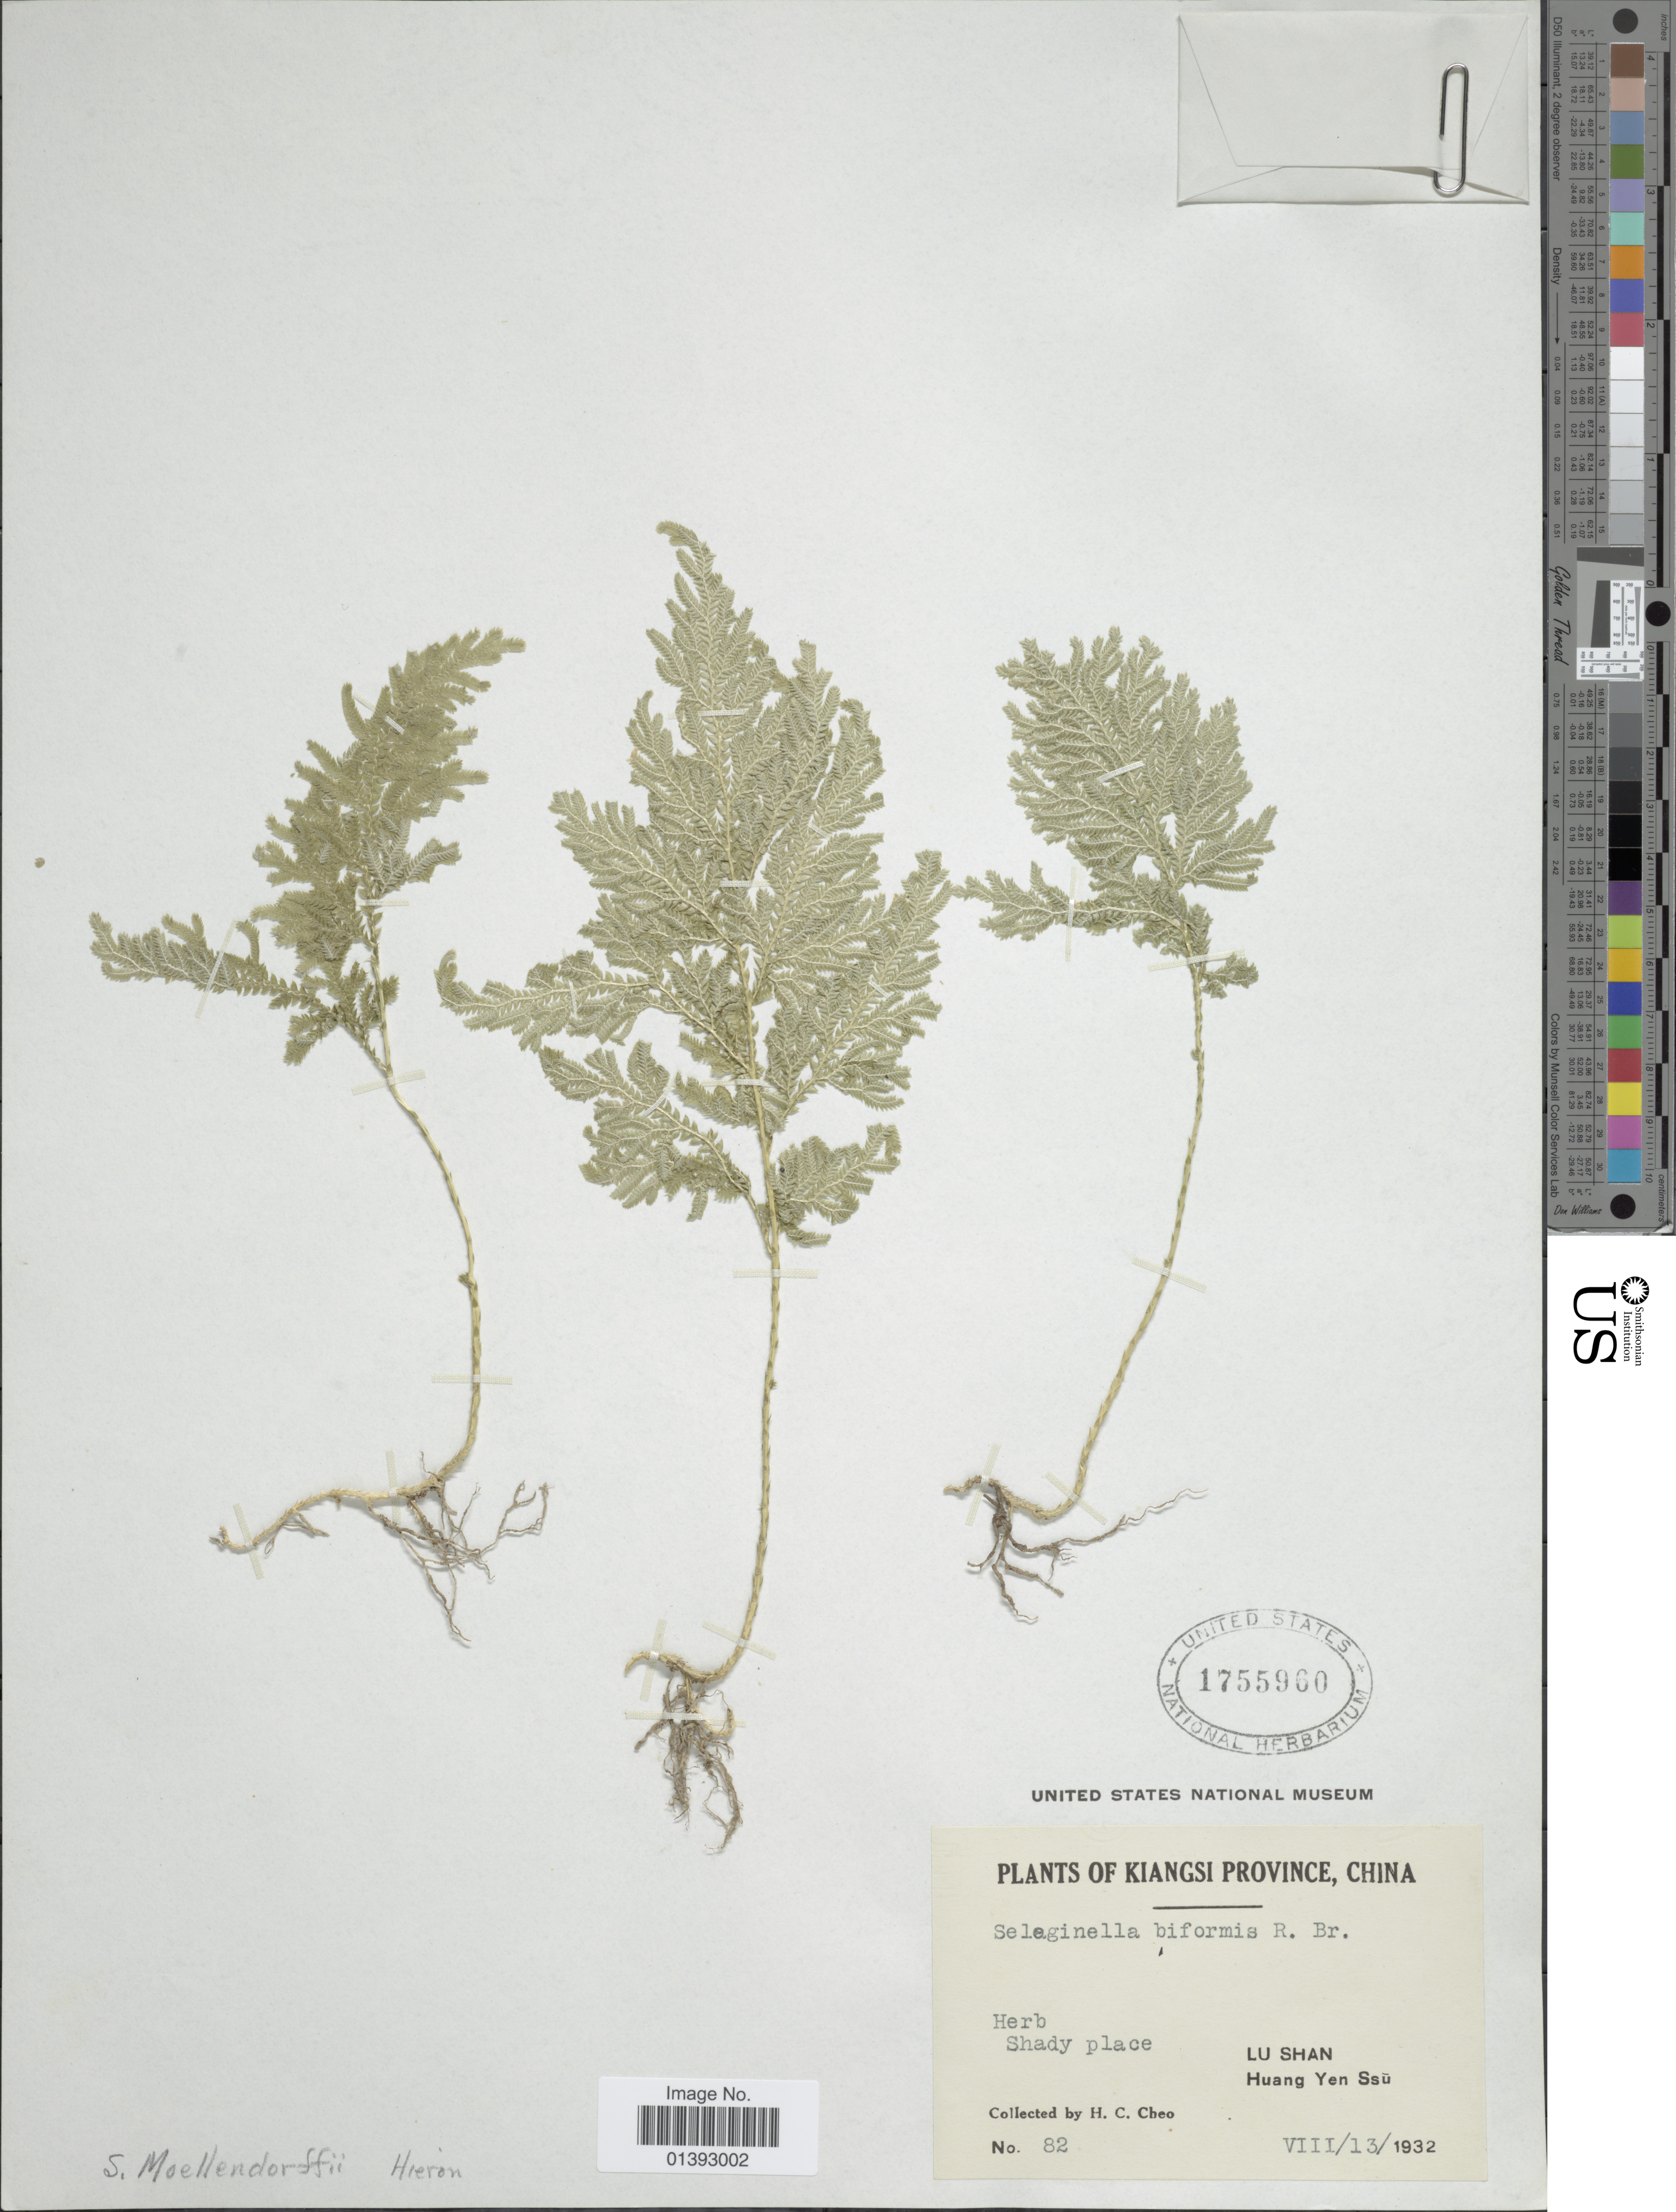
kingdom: Plantae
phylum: Tracheophyta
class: Lycopodiopsida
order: Selaginellales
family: Selaginellaceae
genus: Selaginella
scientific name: Selaginella moellendorffii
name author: Hieron.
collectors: H. Cheo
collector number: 82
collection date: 1932-08-13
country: China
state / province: Jiangxi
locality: Kiangsi Province, Lu Shan, Huang Yen Ssu, shady place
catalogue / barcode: US 1755960